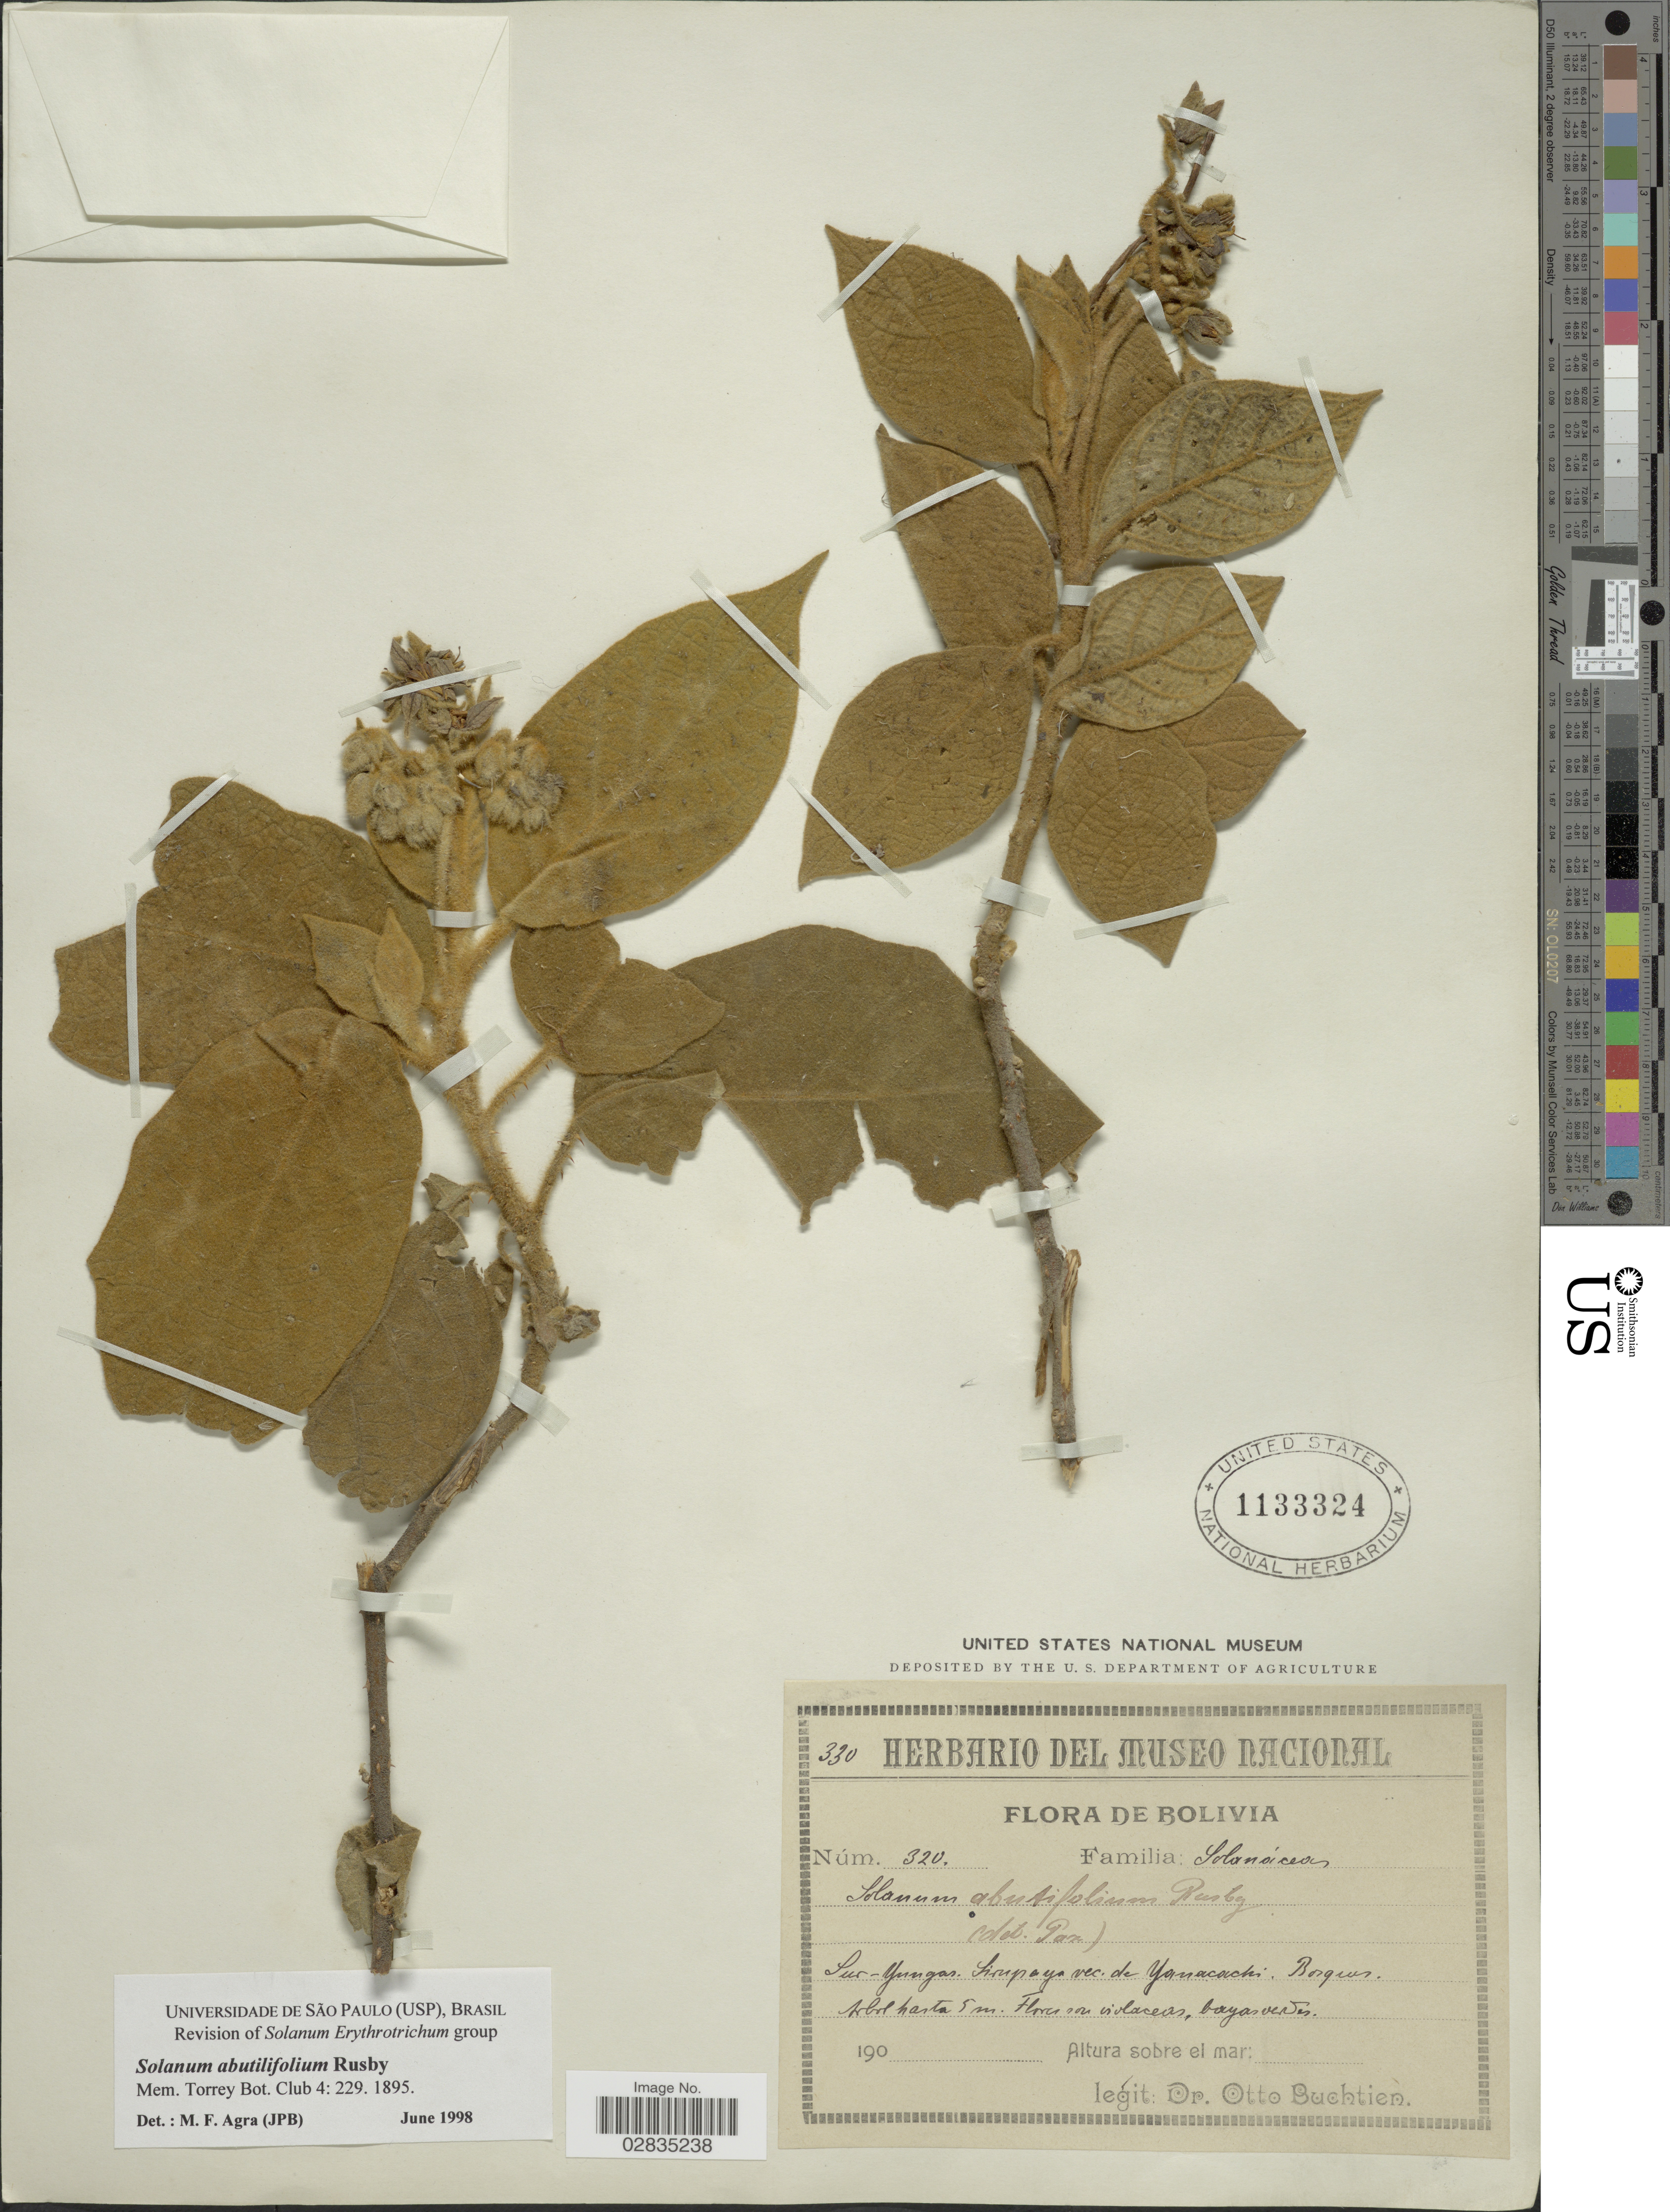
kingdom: Plantae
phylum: Tracheophyta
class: Magnoliopsida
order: Solanales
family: Solanaceae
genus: Solanum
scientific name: Solanum abutilifolium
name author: Rusby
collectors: O. Buchtien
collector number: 320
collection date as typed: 190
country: Bolivia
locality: Sur-Yungas. Sirupaya vc. de Yanacachi.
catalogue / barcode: US 1133324